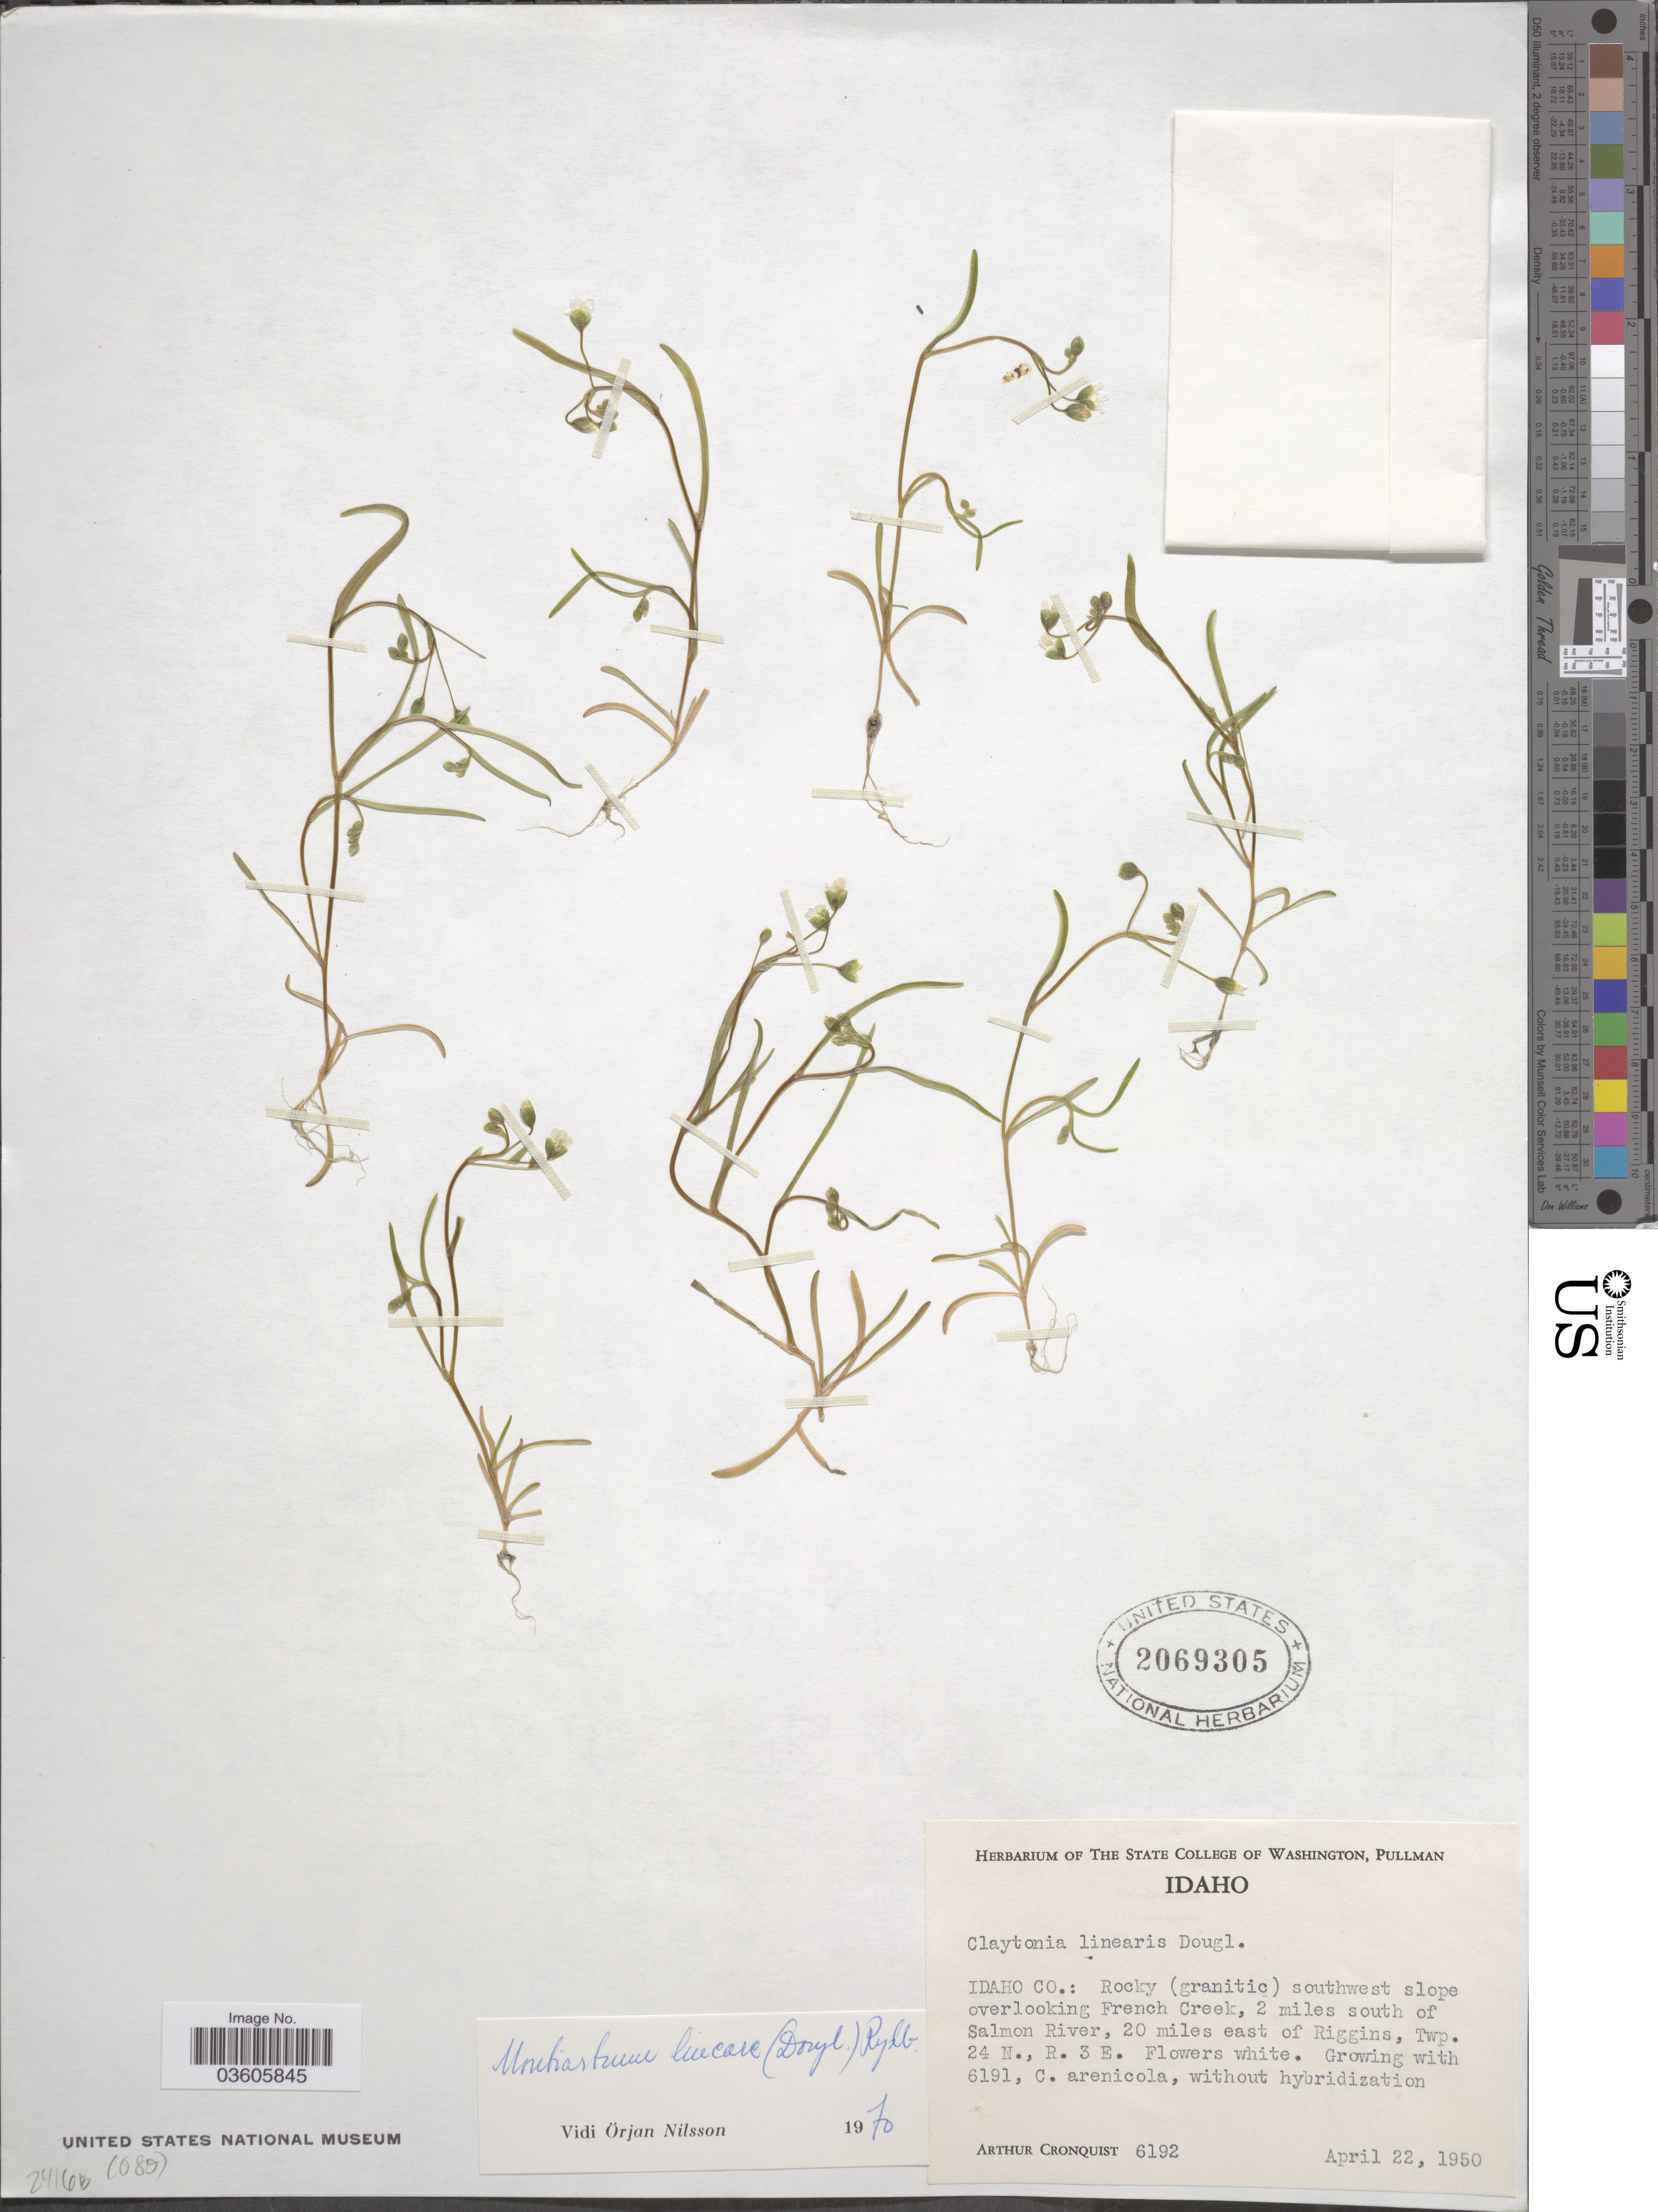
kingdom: Plantae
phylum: Tracheophyta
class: Magnoliopsida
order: Caryophyllales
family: Montiaceae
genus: Montia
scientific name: Montia linearis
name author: (Douglas) Greene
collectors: A. J. Cronquist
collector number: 6192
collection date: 1950-04-22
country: United States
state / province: Idaho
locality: Rocky (granitic) southwest slope overlooking French Creek, 2 miles south of Salmon River, 20 miles east of Riggins, Twp. 24 N., R. 3 E.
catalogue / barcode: US 2069305